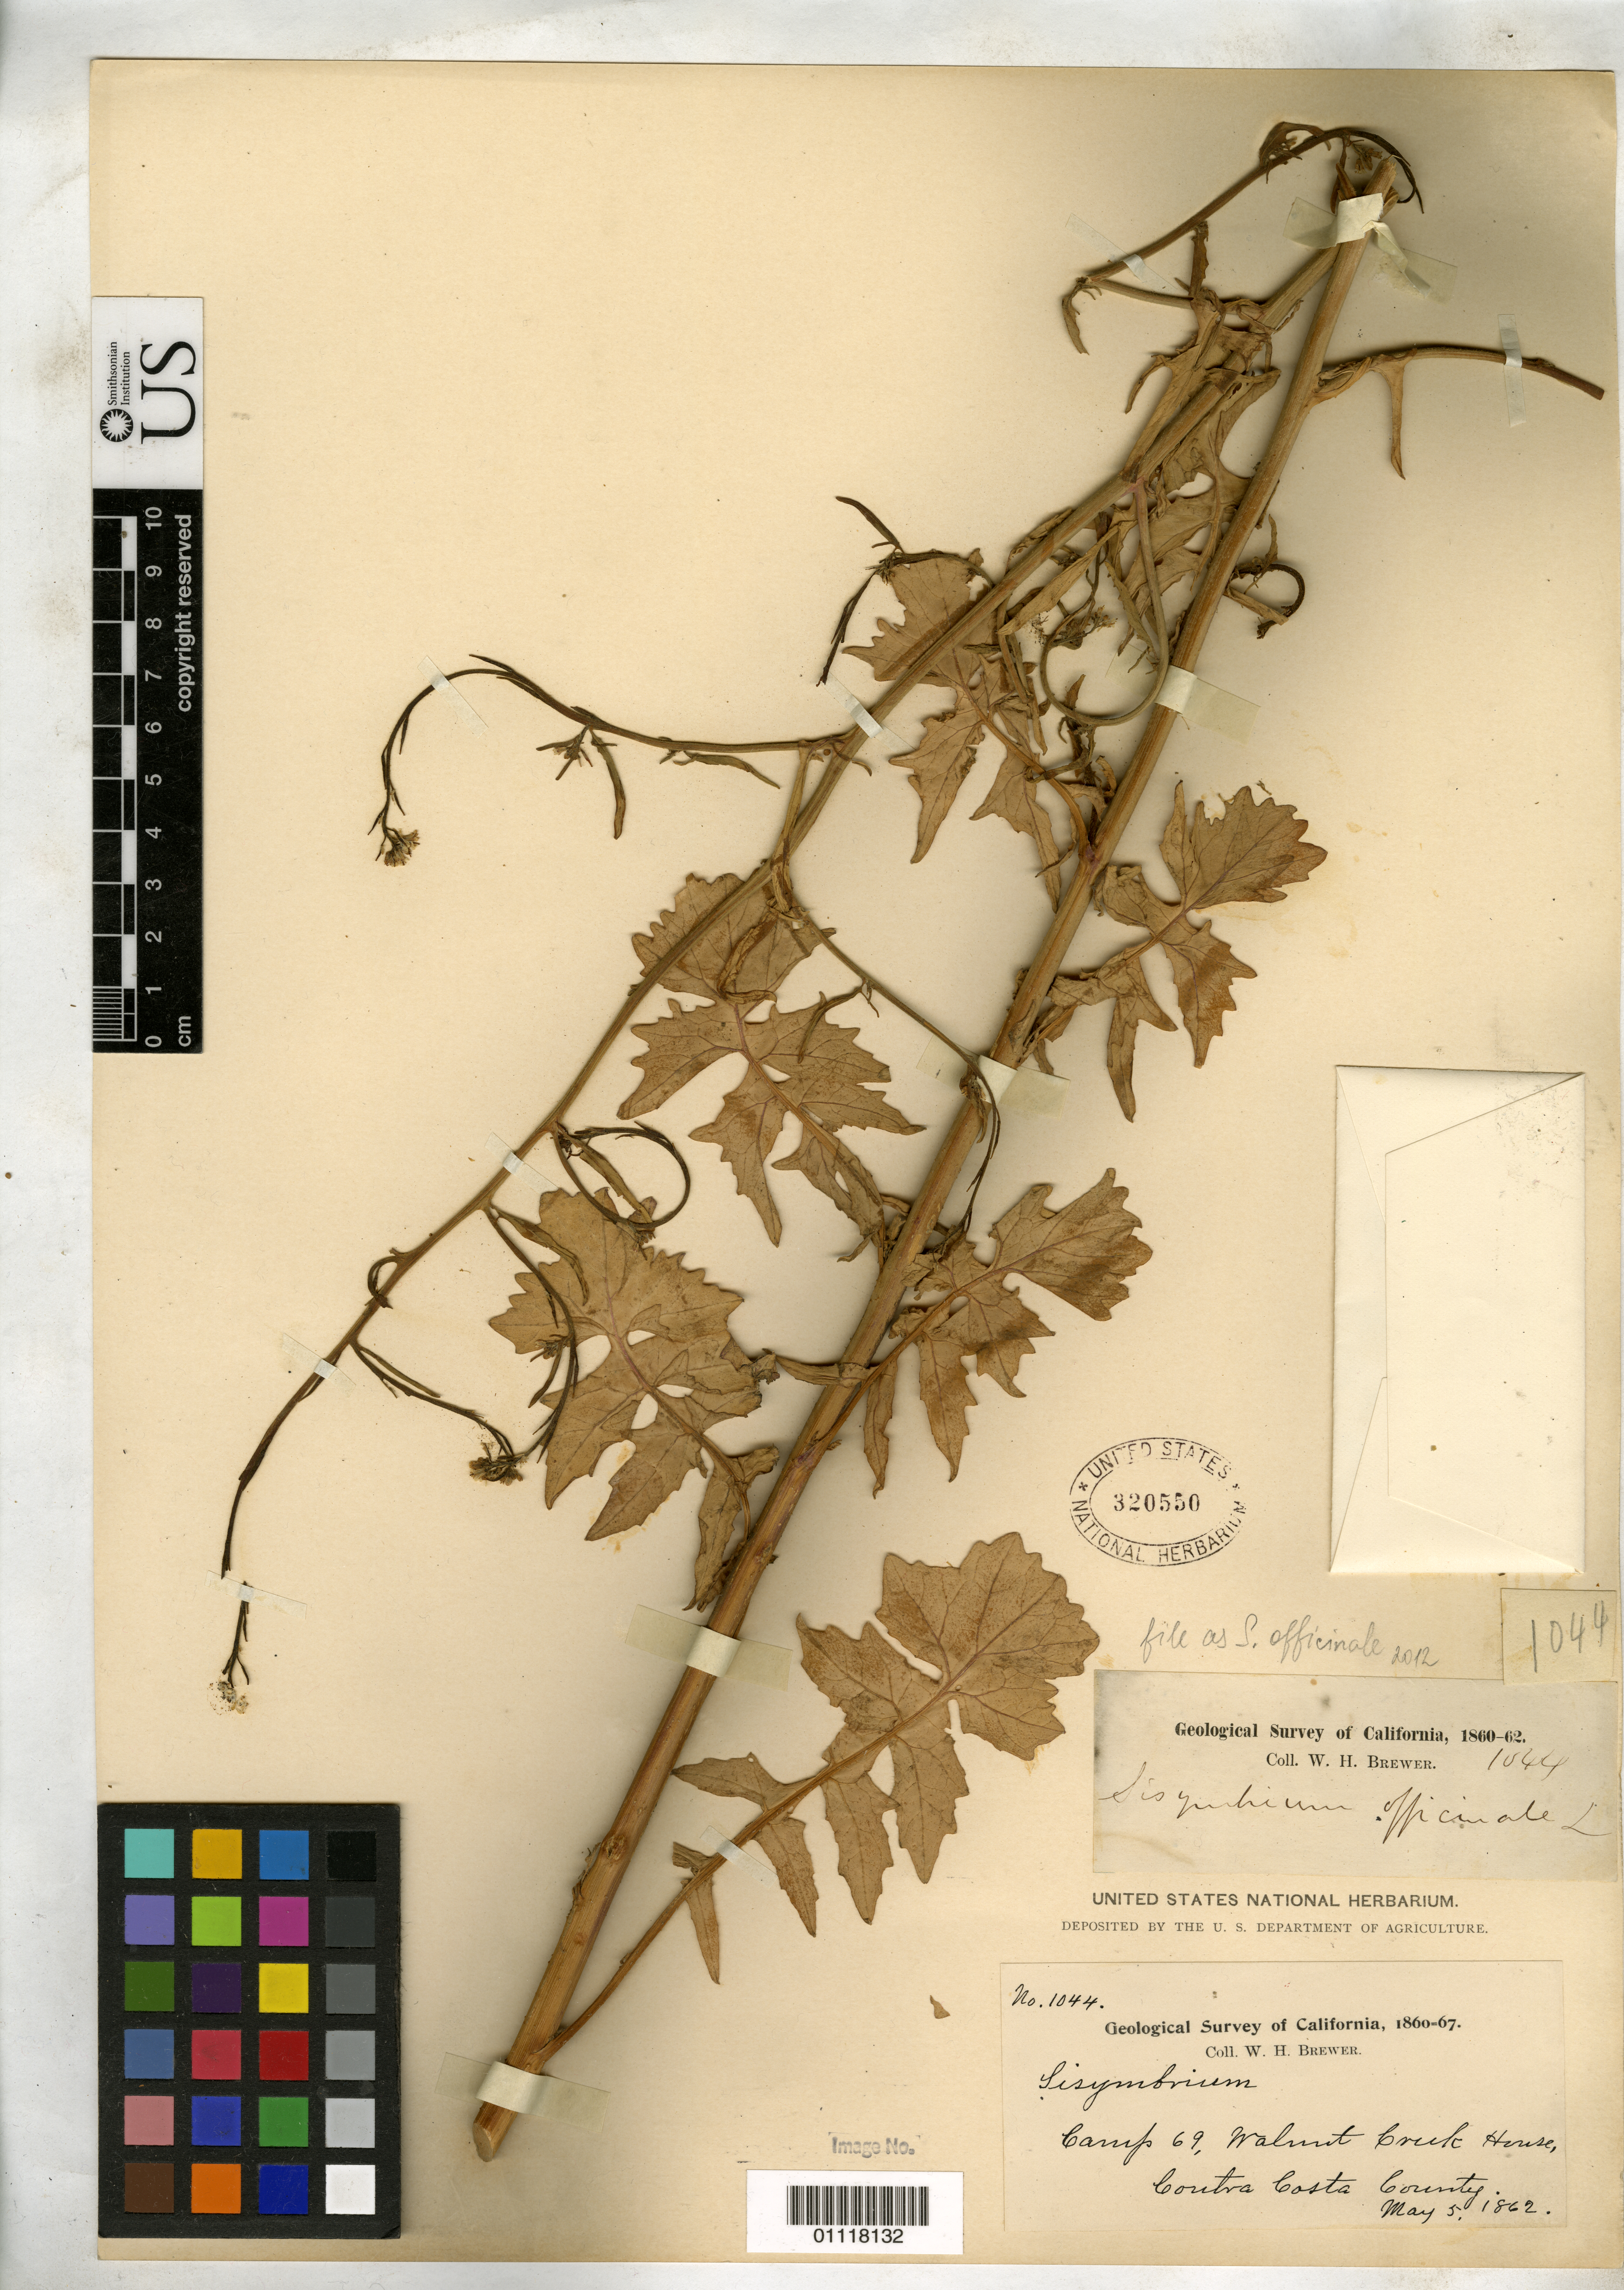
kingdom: Plantae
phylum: Tracheophyta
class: Magnoliopsida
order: Brassicales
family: Brassicaceae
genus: Sisymbrium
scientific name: Sisymbrium officinale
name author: (L.) Scop.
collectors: W. H. Brewer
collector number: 1044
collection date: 1862-05-05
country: United States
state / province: California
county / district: Contra Costa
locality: Camp 69, Walnut Creek House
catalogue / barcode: US 320550